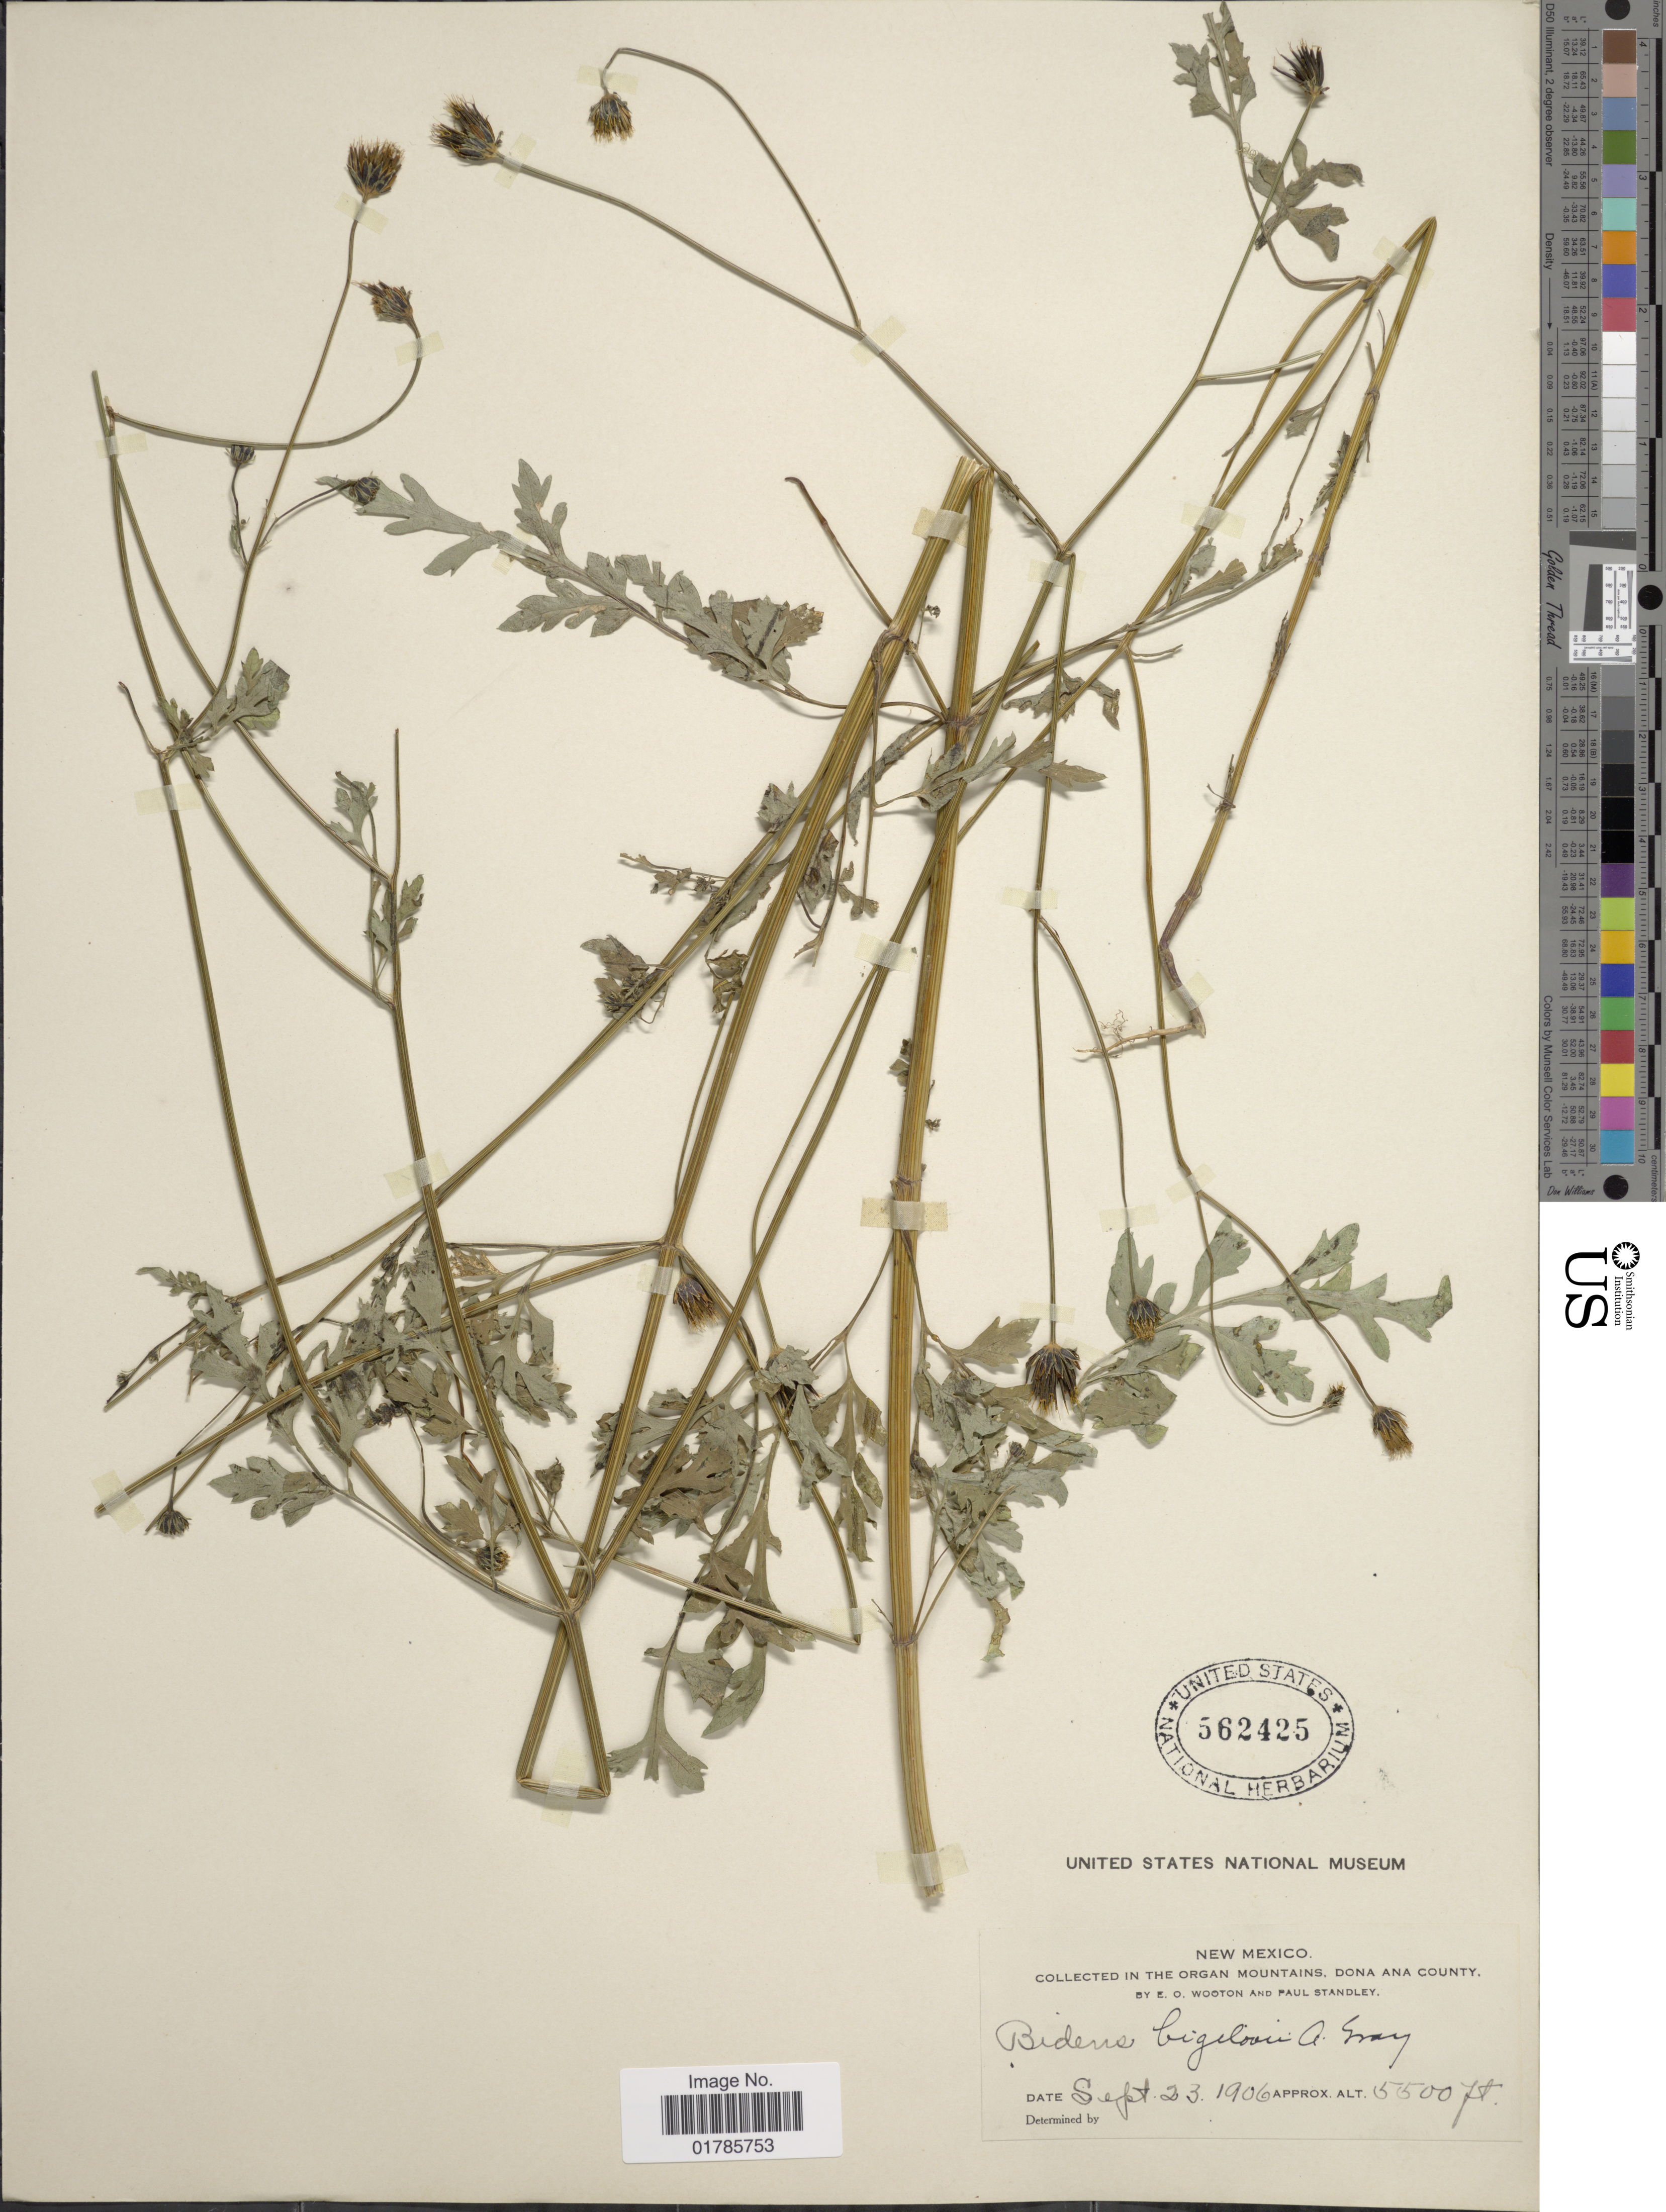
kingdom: Plantae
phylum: Tracheophyta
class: Magnoliopsida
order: Asterales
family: Asteraceae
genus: Bidens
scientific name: Bidens bigelovii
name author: A. Gray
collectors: E. O. Wooton & P. C. Standley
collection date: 1906-09-23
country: United States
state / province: New Mexico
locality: In the Organ Mountains, Dona Ana County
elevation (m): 1676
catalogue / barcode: US 562425